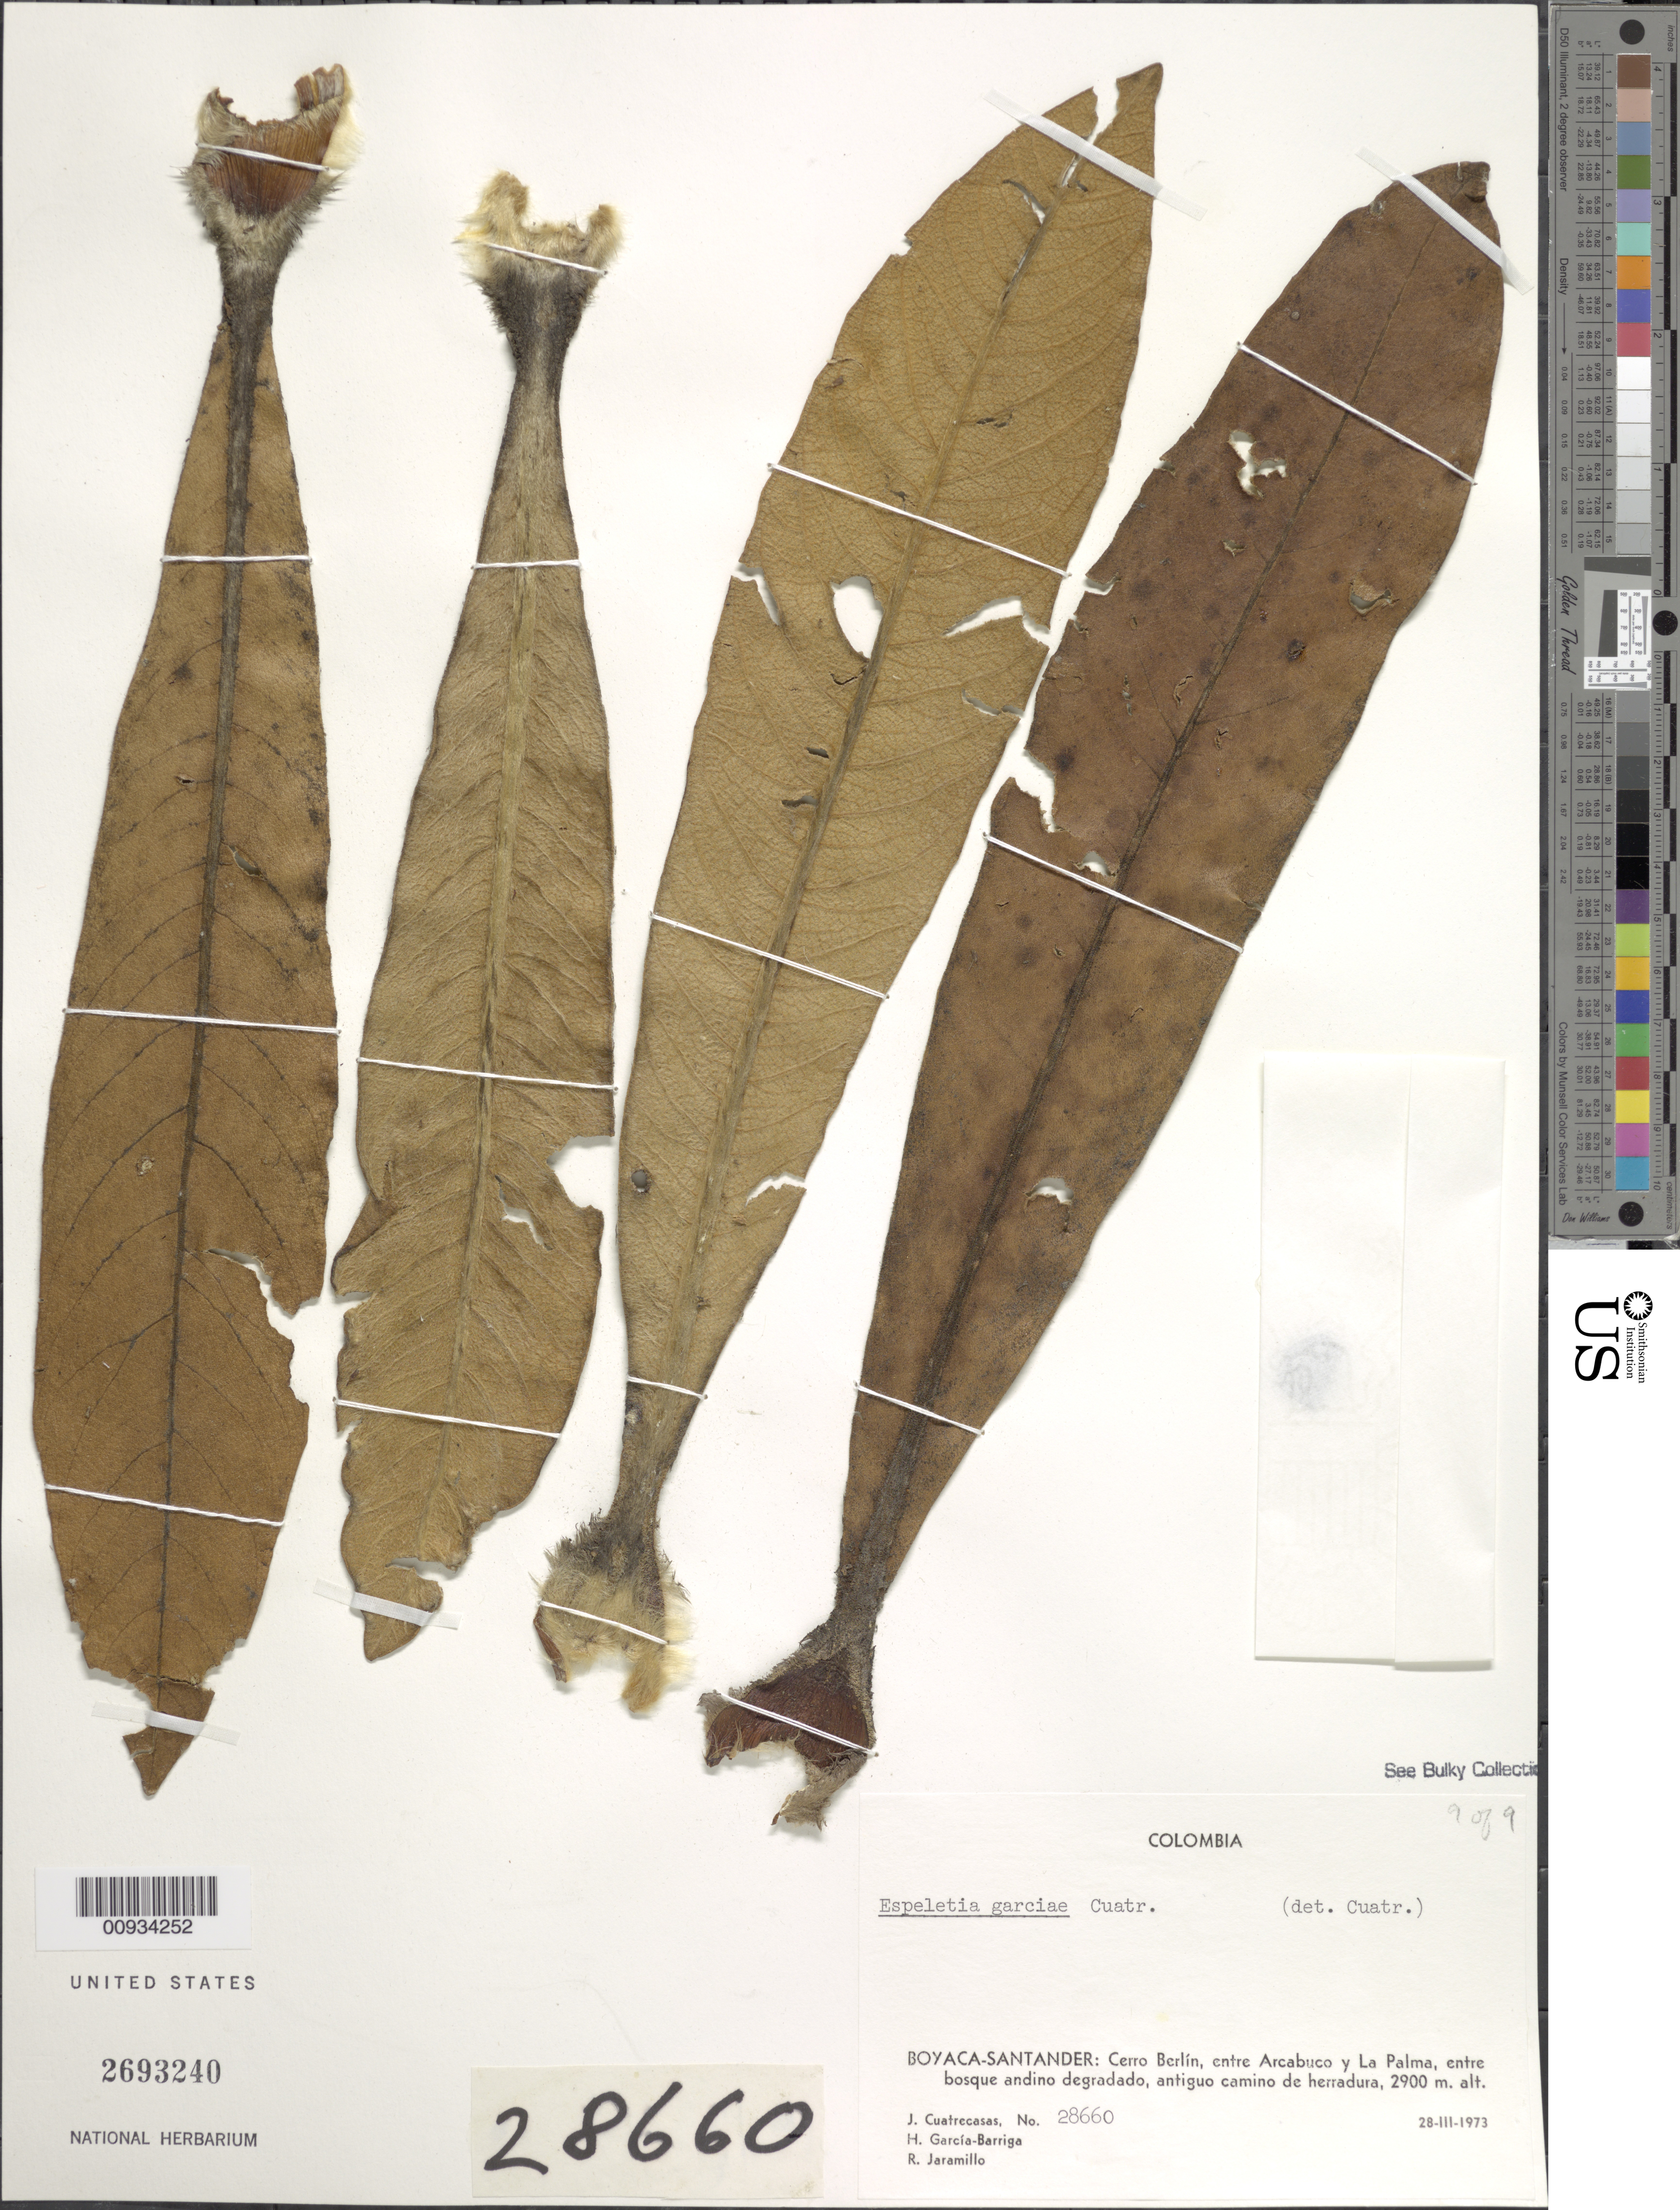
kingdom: Plantae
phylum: Tracheophyta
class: Magnoliopsida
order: Asterales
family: Asteraceae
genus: Espeletiopsis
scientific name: Espeletiopsis garciae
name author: (Cuatrec.) Cuatrec.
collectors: J. Cuatrecasas, H. García Barriga & R. Jaramillo M.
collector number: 28660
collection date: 1973-03-28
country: Colombia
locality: Boyaca-Santander: Cerro Berlin, entre Arcabuco y La Palma, entre bosque andino degradado, antigua camino de herradura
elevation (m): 2900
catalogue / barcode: US 2693240